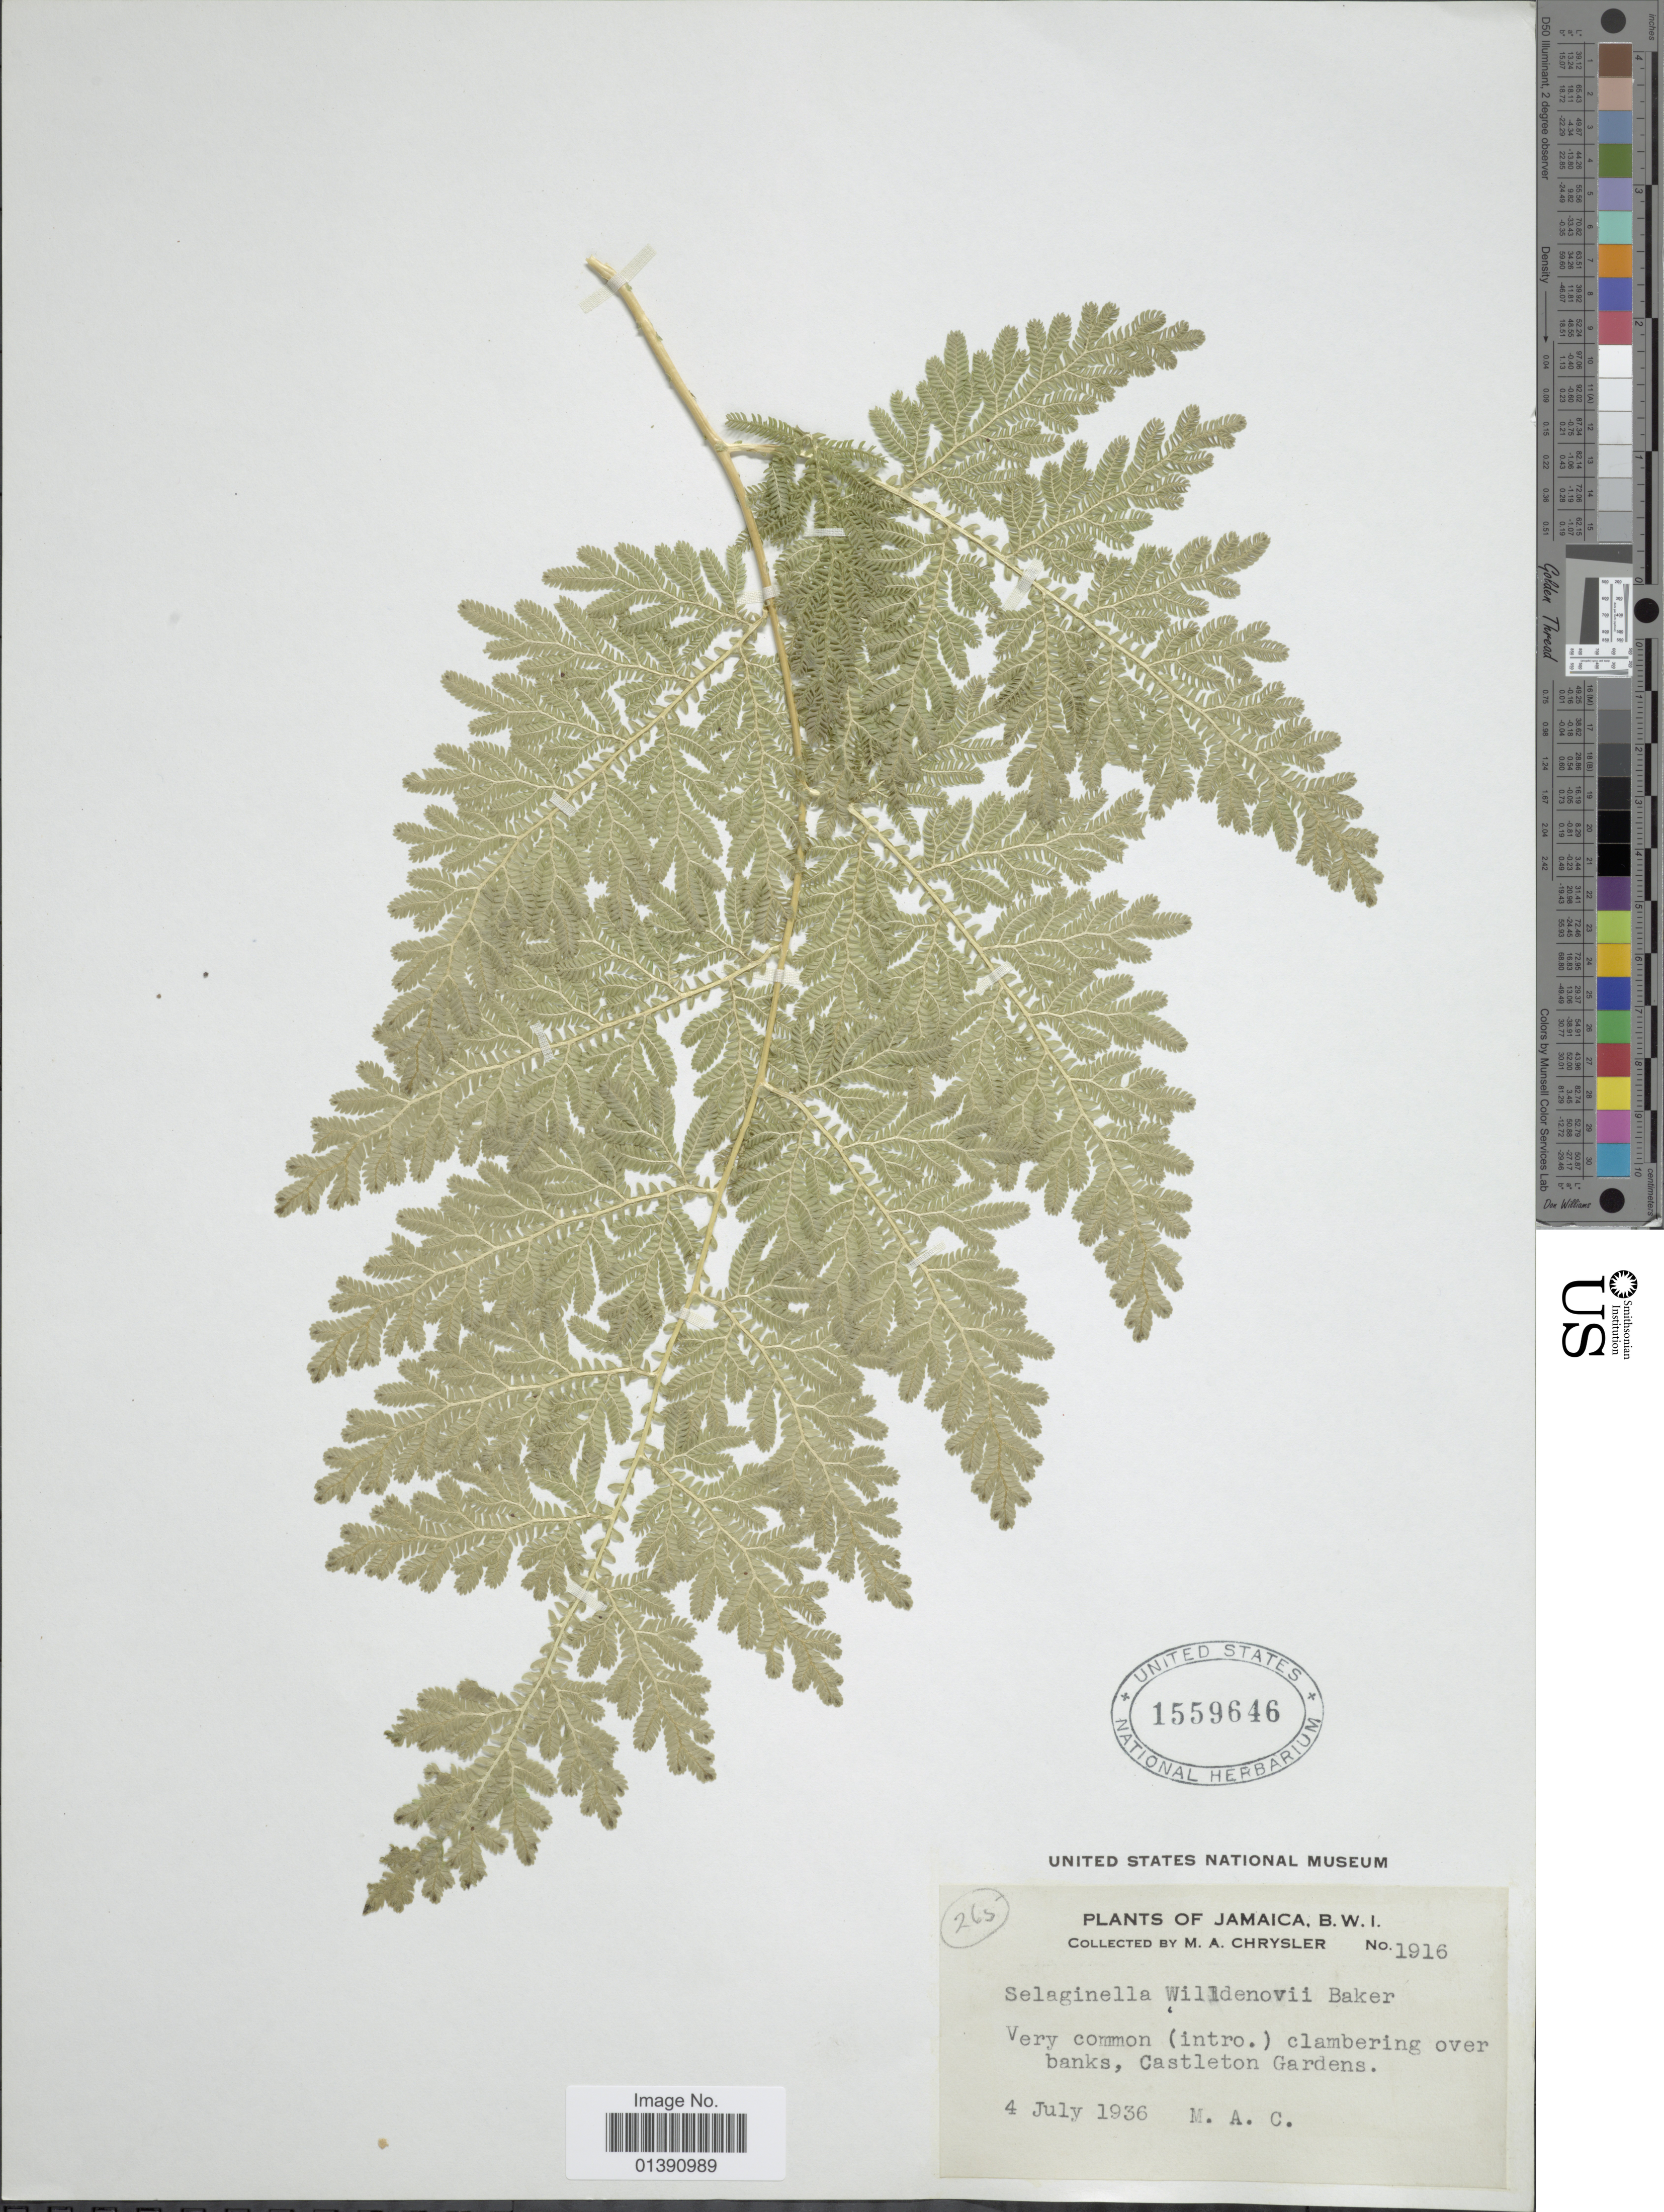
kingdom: Plantae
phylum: Tracheophyta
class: Lycopodiopsida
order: Selaginellales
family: Selaginellaceae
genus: Selaginella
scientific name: Selaginella plana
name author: (Desv. ex Poir.) Hieron.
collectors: M. A. Chrysler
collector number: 265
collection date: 1936-07-04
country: Jamaica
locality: B.W.I. Very common (intro.) clambering over banks, Castleton Gardens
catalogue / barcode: US 1559646